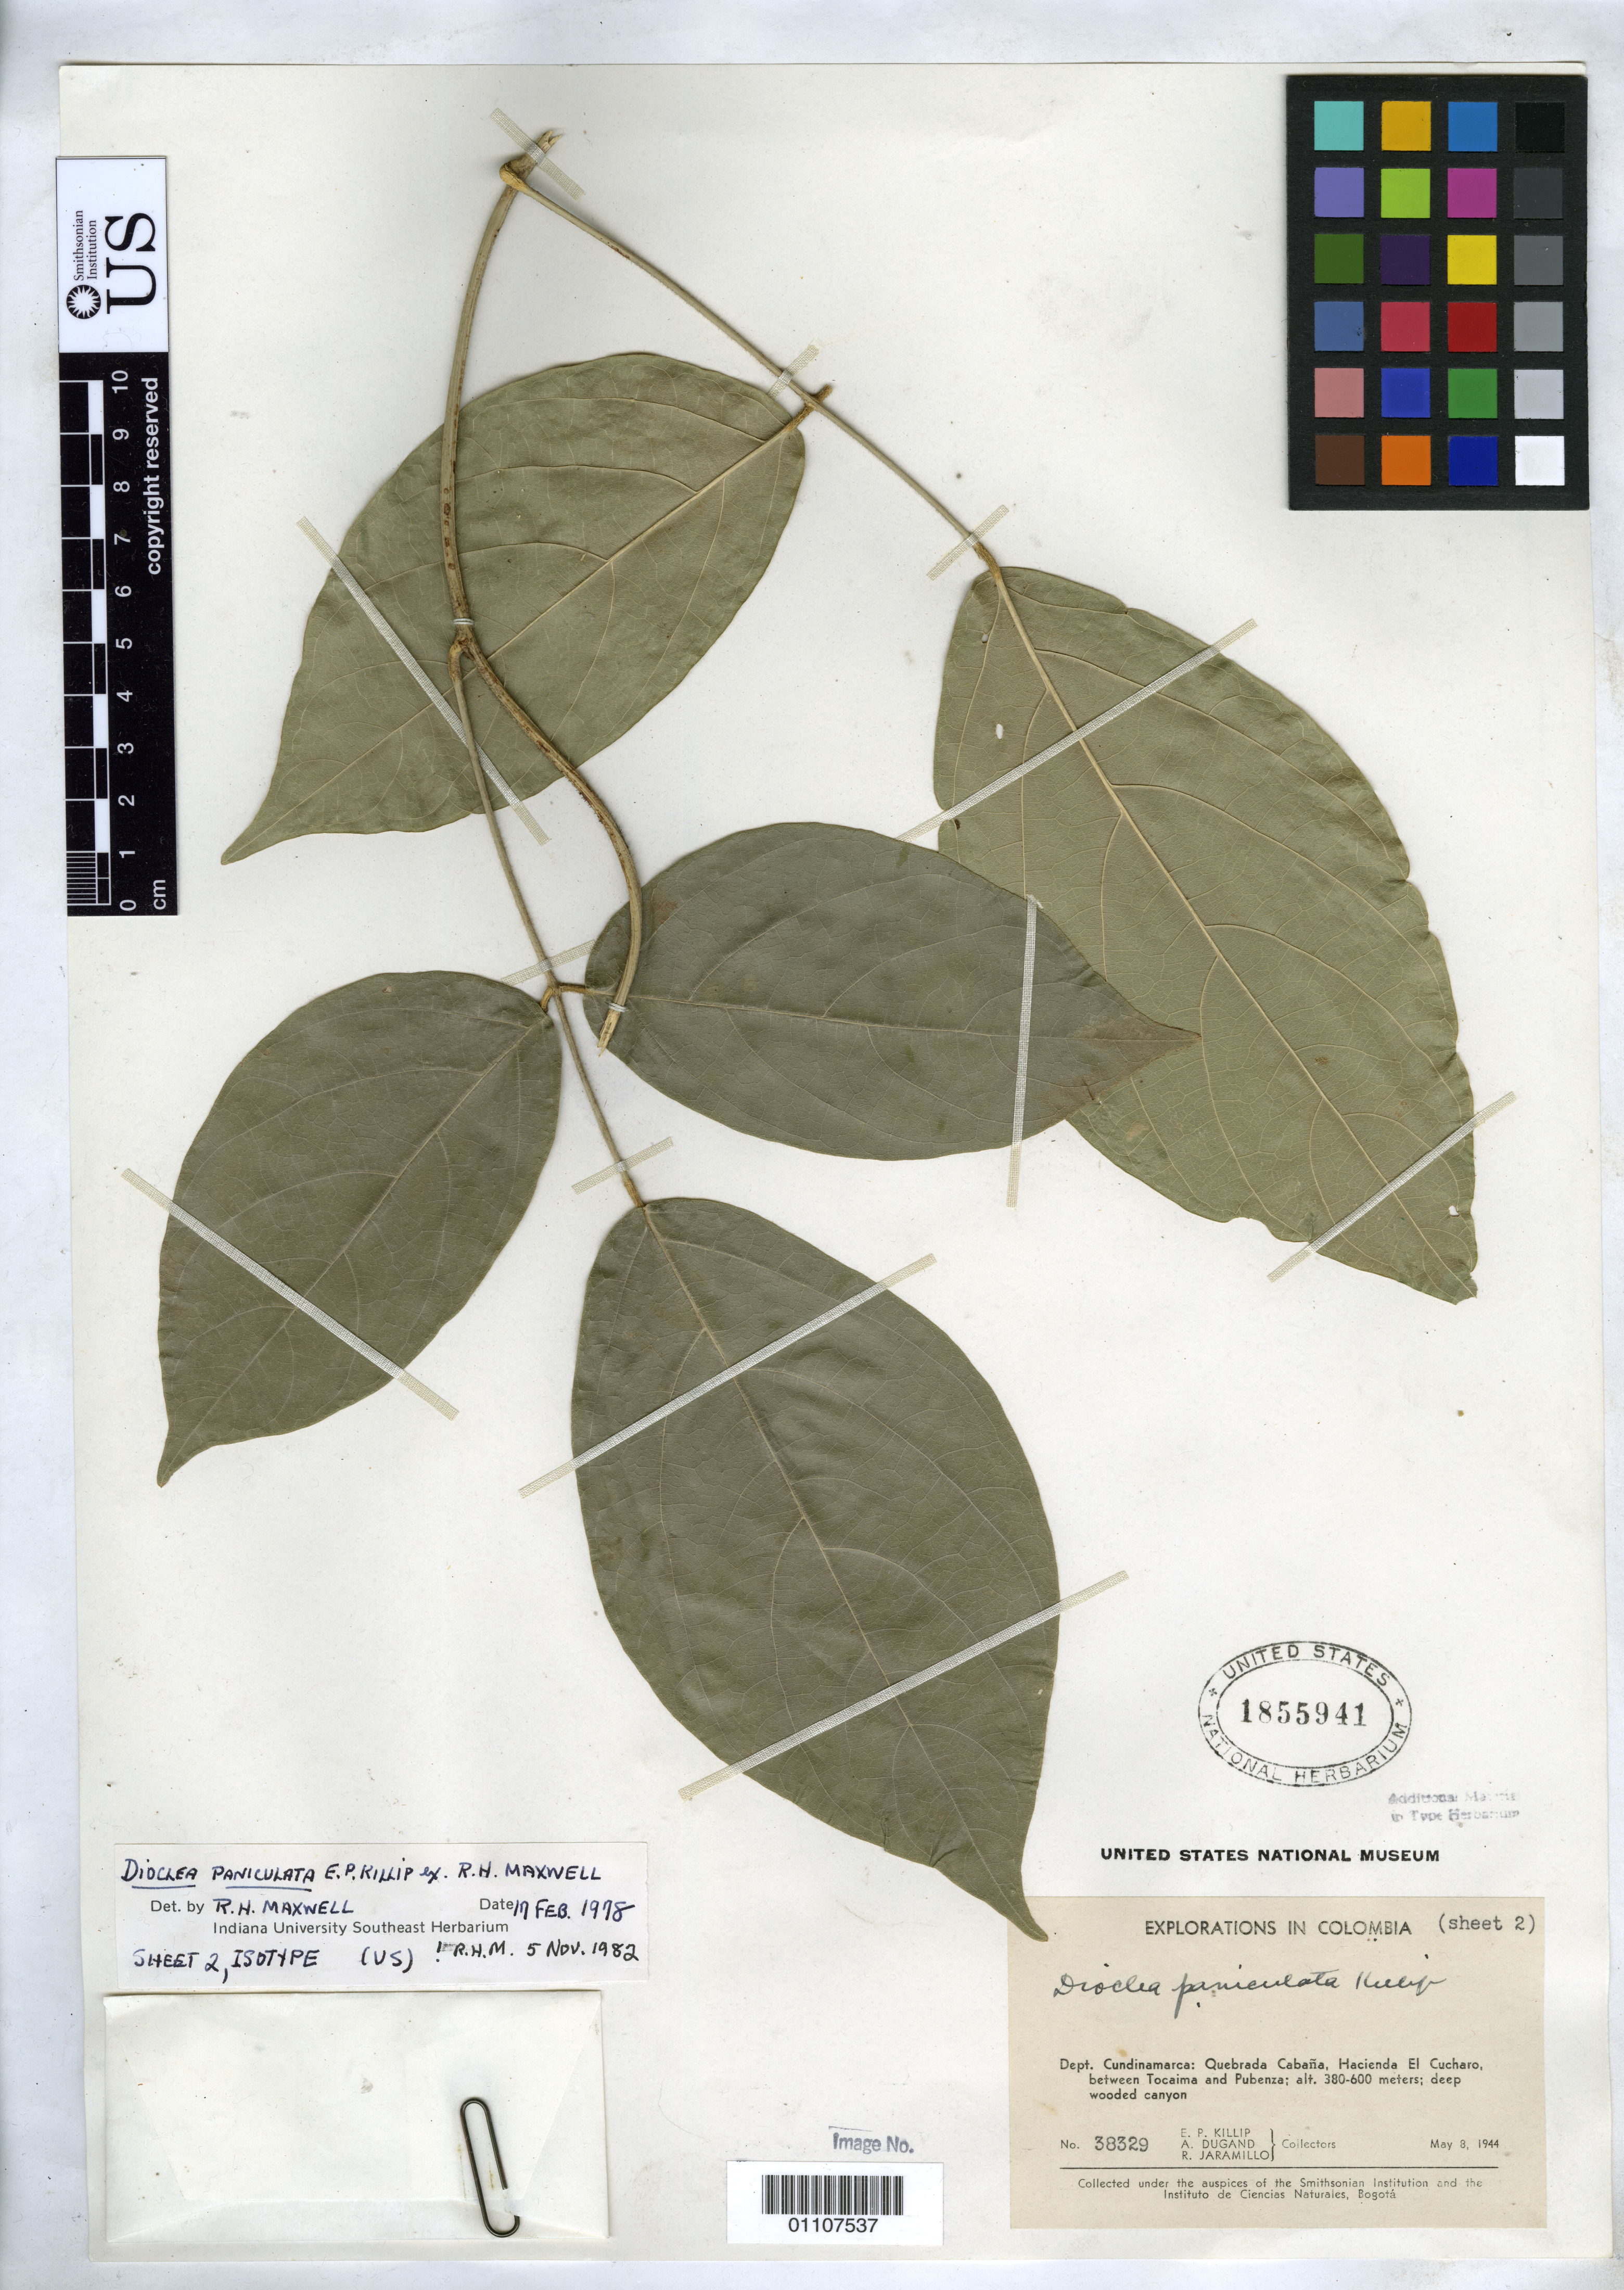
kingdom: Plantae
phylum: Tracheophyta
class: Magnoliopsida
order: Fabales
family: Fabaceae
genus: Dioclea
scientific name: Dioclea paniculata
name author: Killip ex R.H. Maxwell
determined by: Maxwell, R. H., (JEF), Indiana University Southeast (UNITED STATES)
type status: Isotype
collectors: E. P. Killip, A. Dugand & R. Jaramillo M.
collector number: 38329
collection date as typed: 08 May 1944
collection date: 1944-05-08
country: Colombia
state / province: Cundinamarca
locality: Quebrada Cabana, Hacienda El Cucharo, between Tocaima and Pubenza Cabana.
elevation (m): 380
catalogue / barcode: US 1855941